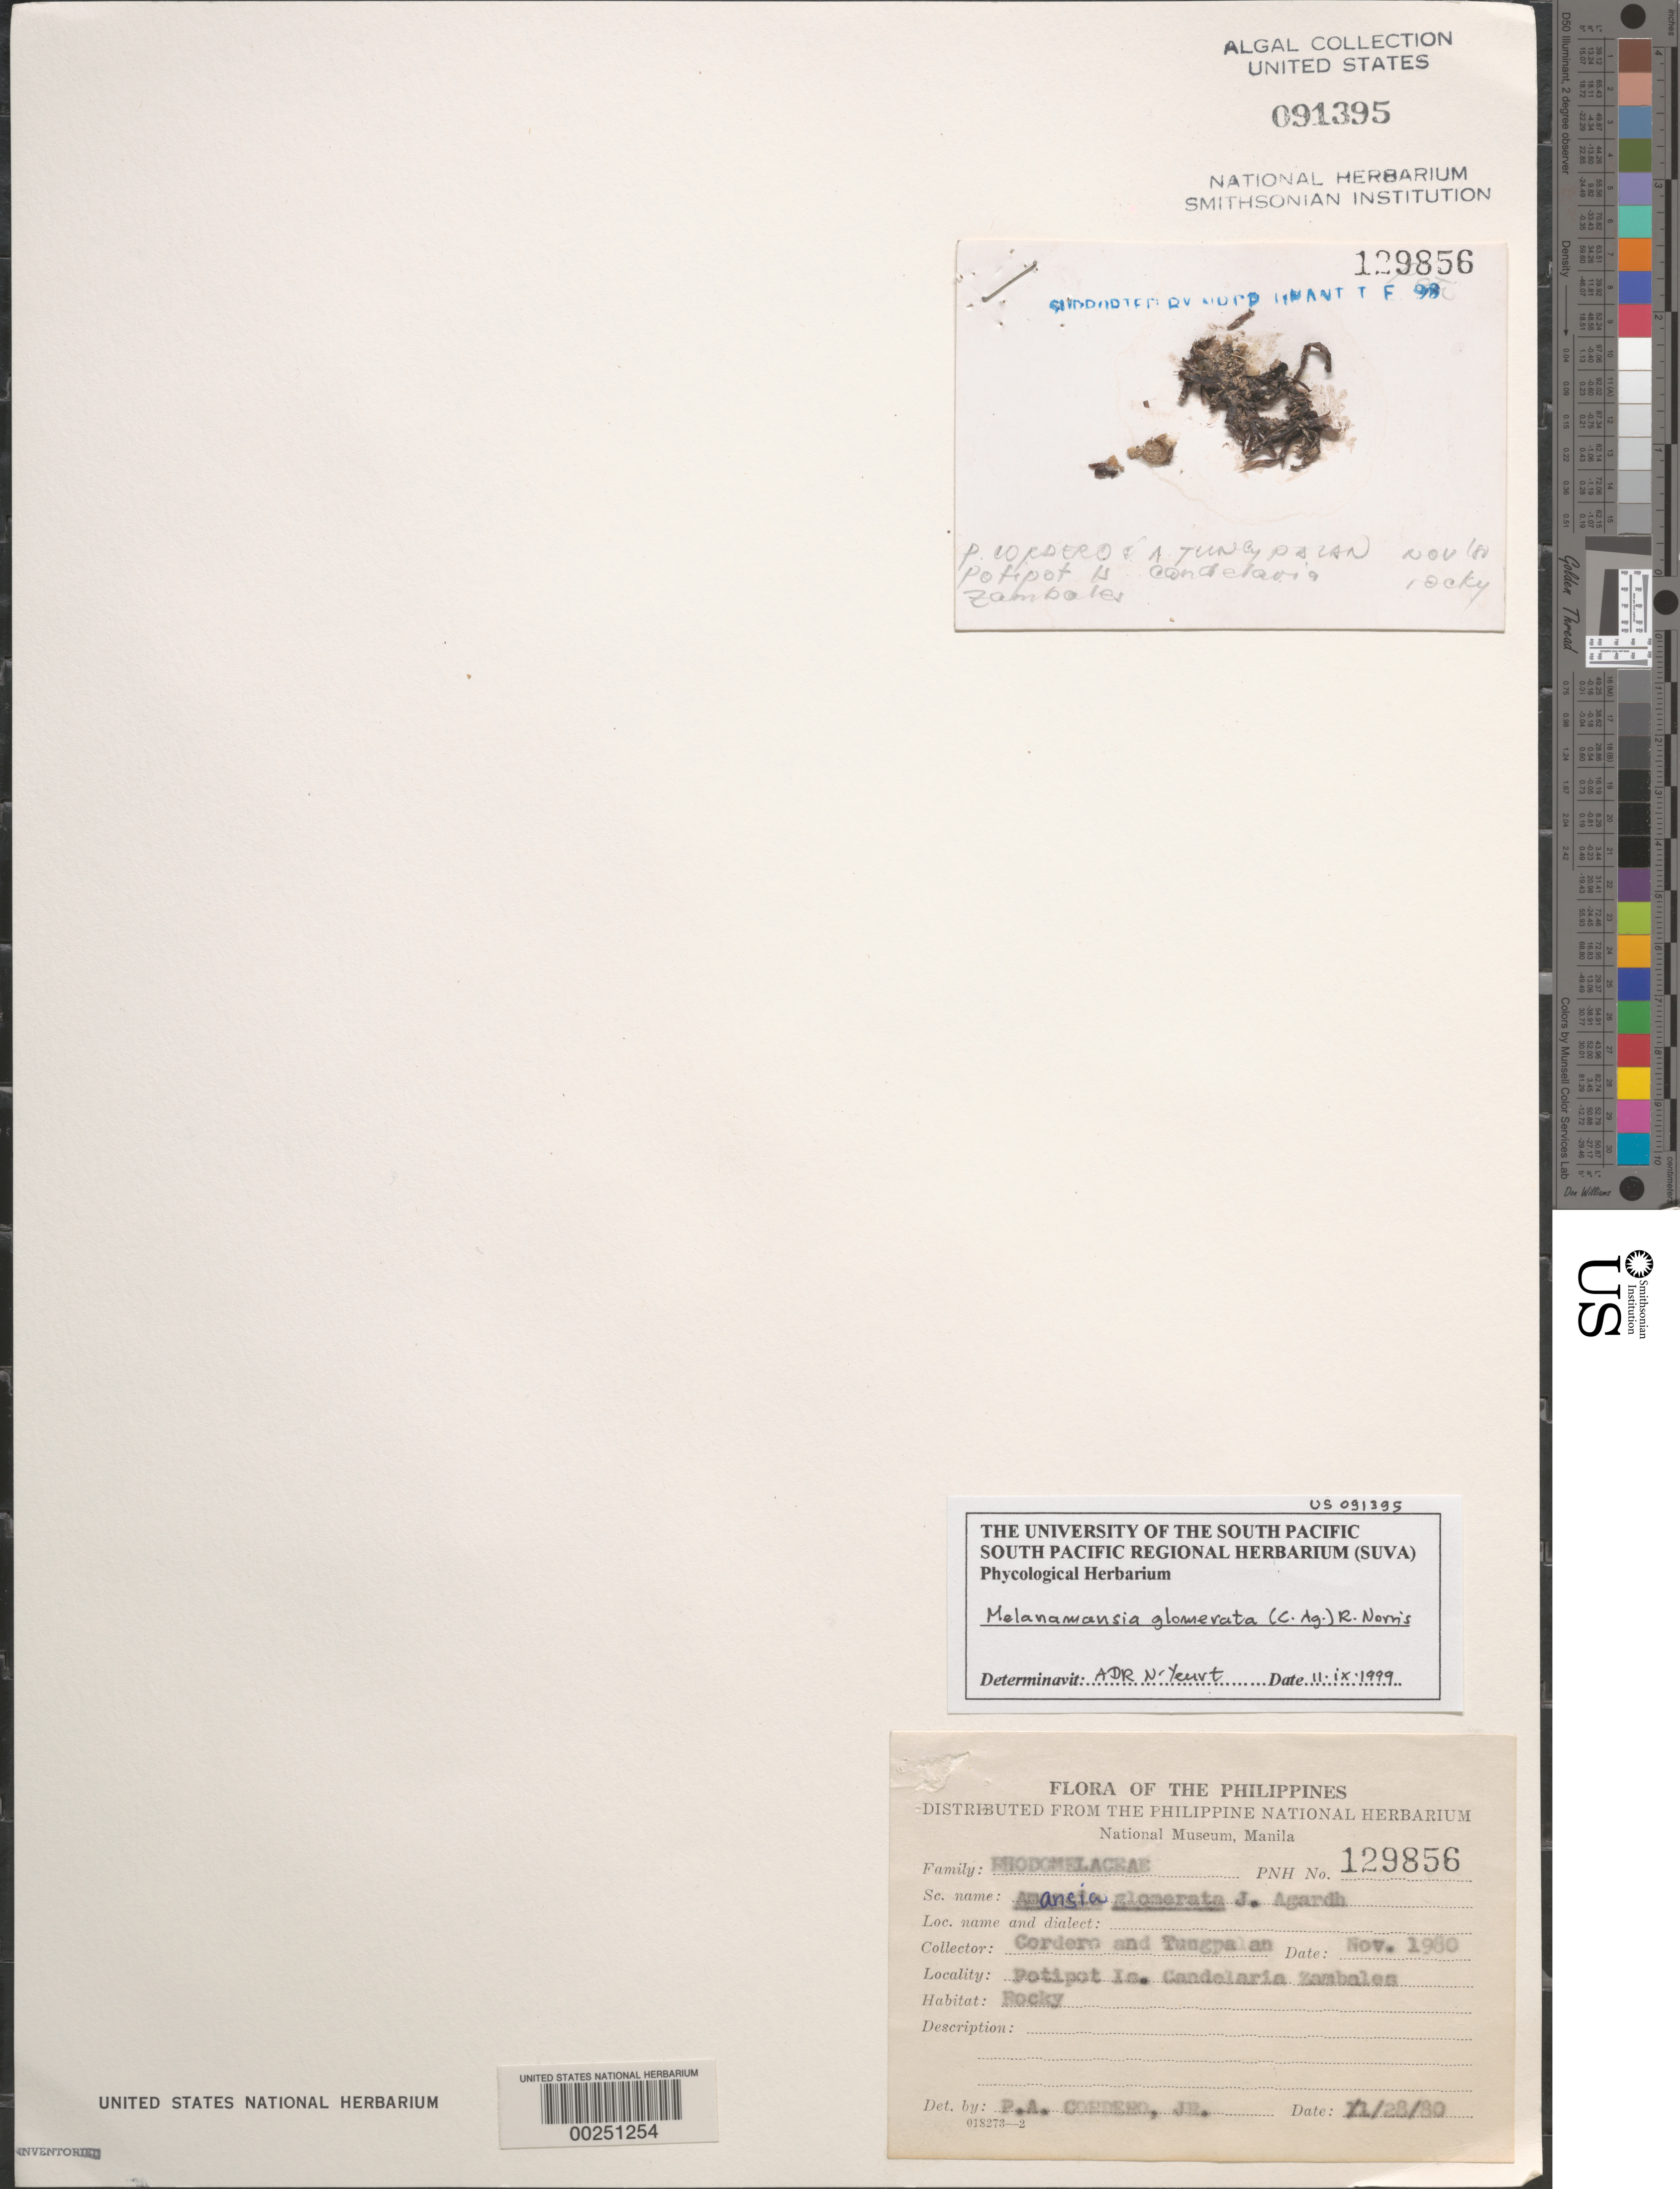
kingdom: Plantae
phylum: Rhodophyta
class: Florideophyceae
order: Ceramiales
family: Rhodomelaceae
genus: Amansia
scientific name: Amansia glomerata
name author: C. Agardh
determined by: Algae name updating Project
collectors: P. A. Cordero & A. Tungpalan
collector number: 129856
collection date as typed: Nov 1980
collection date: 1980-11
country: Philippines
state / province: Central Luzon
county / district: Zambales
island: Potipot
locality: Candelaria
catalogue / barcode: US 91395